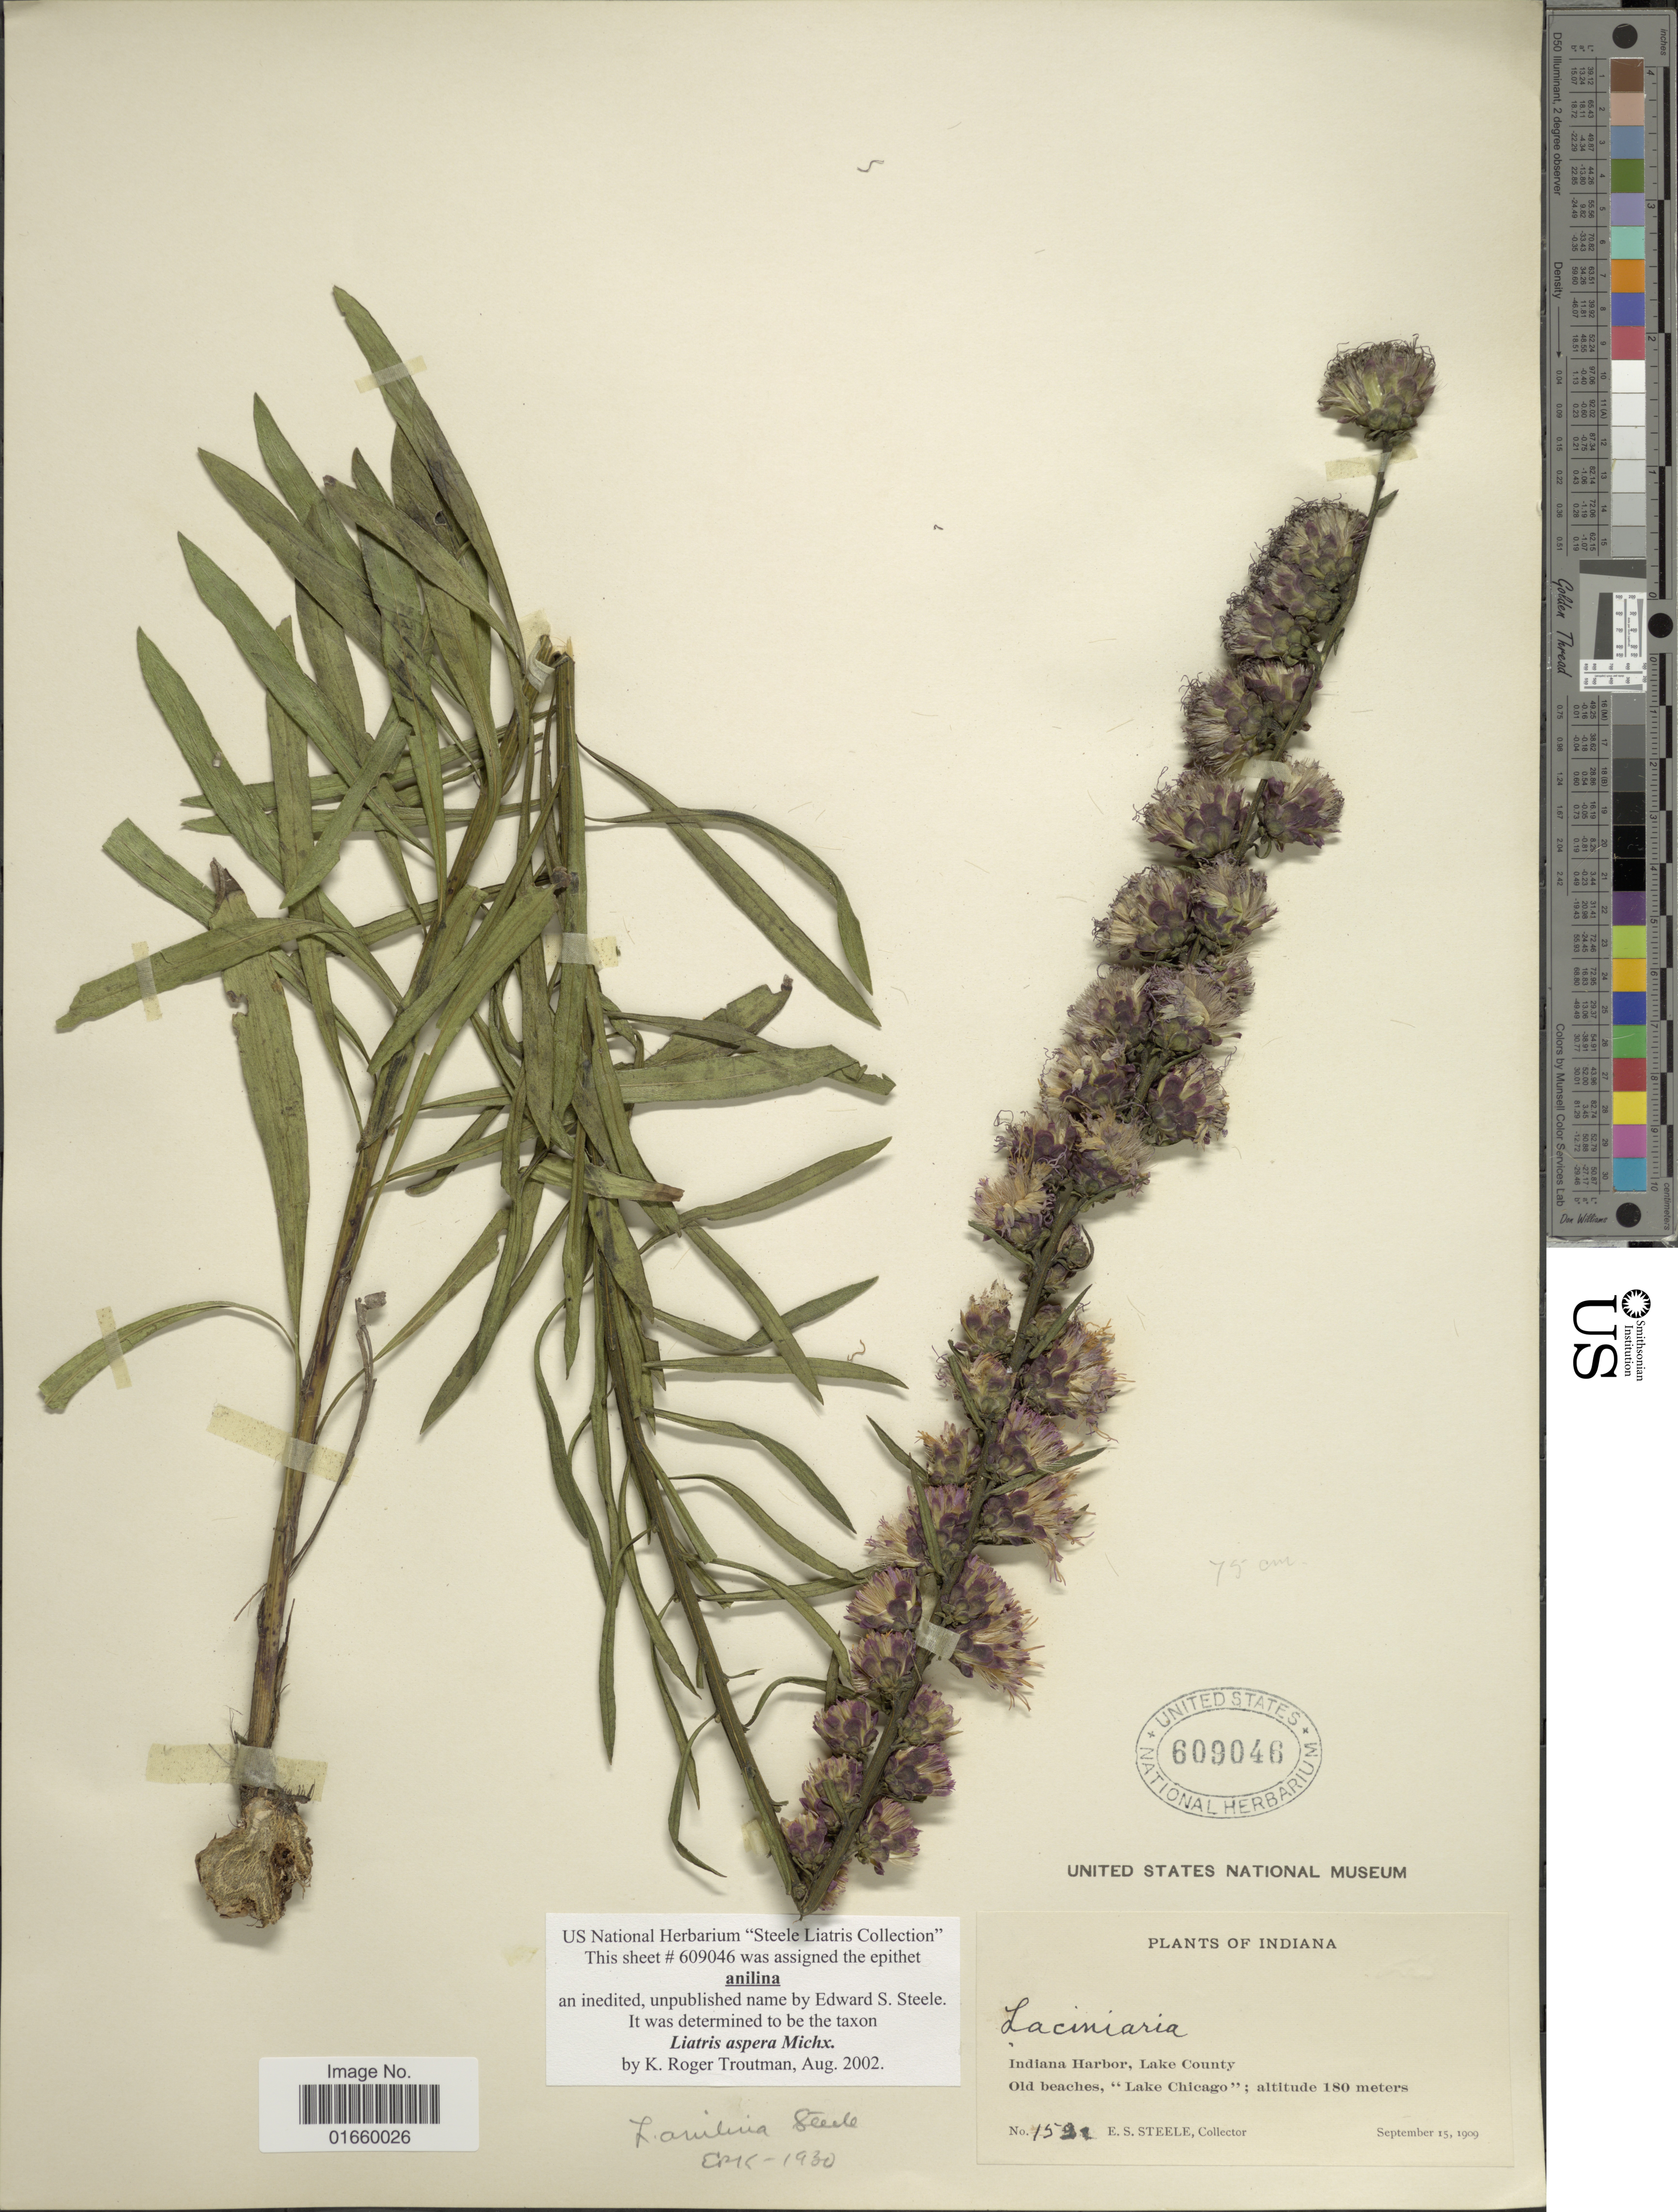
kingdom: Plantae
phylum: Tracheophyta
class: Magnoliopsida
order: Asterales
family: Asteraceae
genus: Liatris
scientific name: Liatris aspera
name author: Michx.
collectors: E. Steele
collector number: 15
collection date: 1909-09-15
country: United States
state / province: Indiana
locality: Indiana Harbor, Lake County, Old Beaches, "Lake Chicago"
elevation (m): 180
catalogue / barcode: US 609046